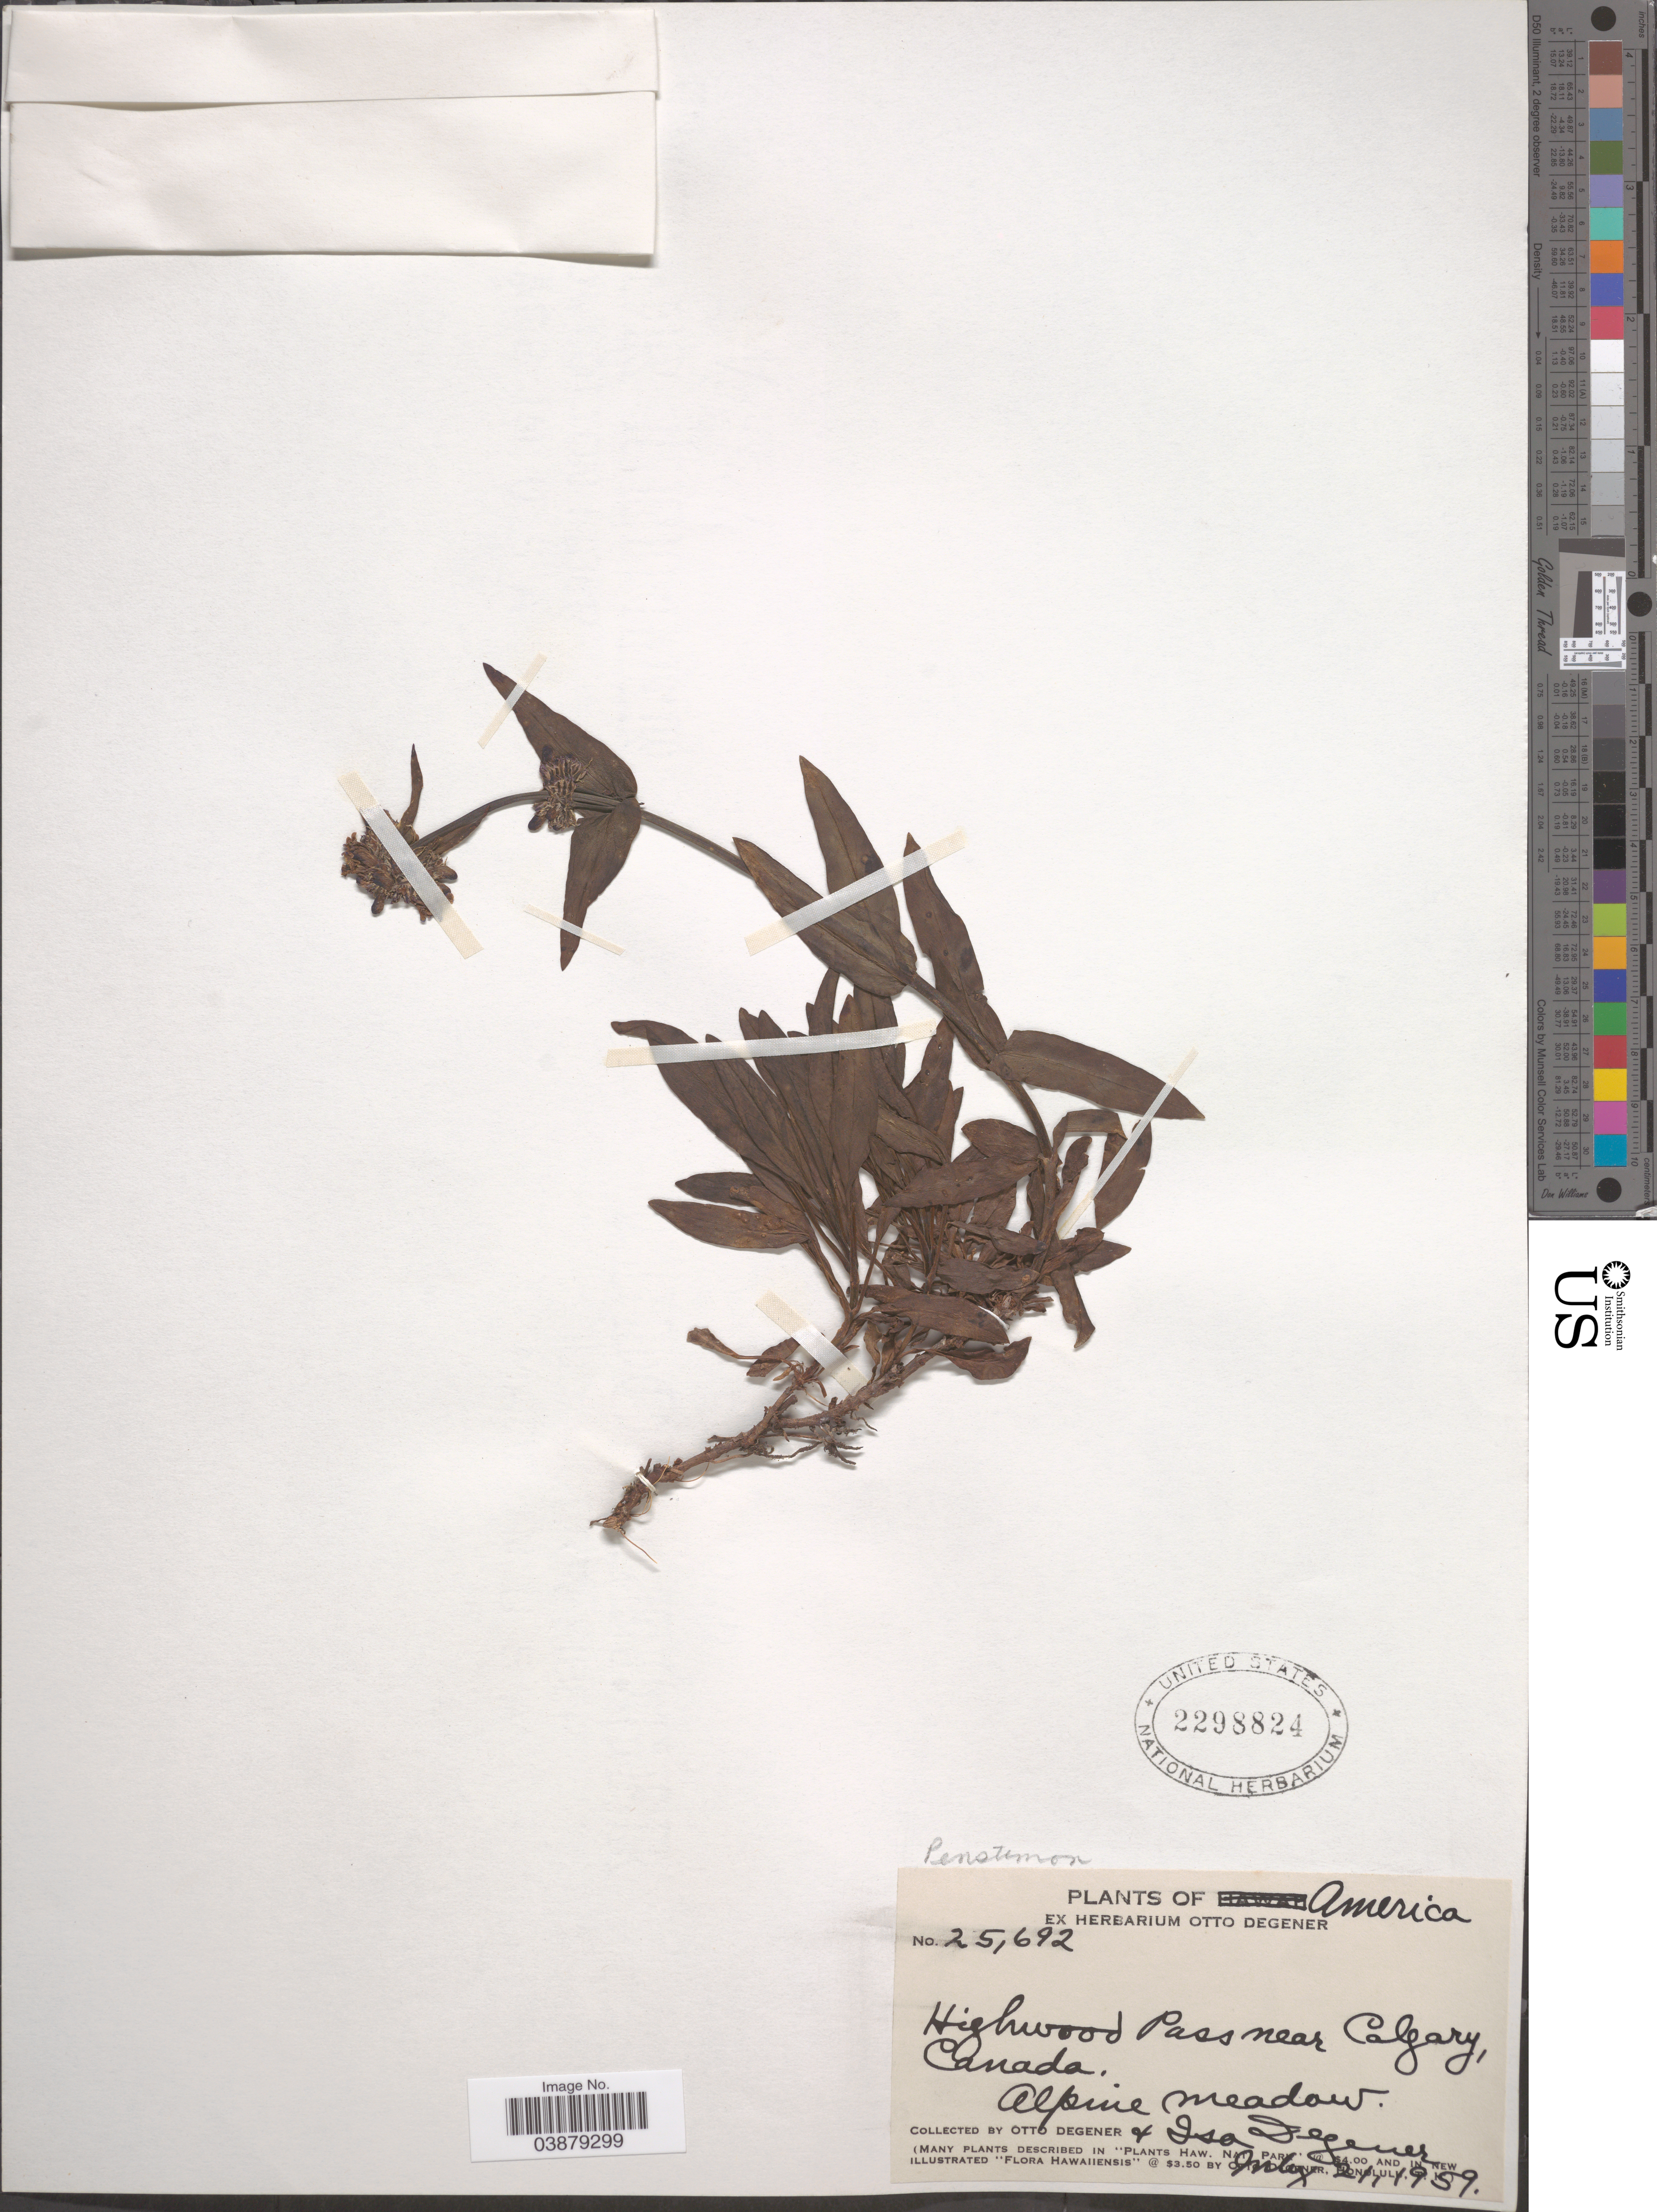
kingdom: Plantae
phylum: Tracheophyta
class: Magnoliopsida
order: Lamiales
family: Plantaginaceae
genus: Penstemon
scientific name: Penstemon sp.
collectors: O. Degener & I. Degener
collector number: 25692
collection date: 1959-07-21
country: Canada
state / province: Alberta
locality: Highwood Pass near Calgary, Canada.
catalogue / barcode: US 2298824